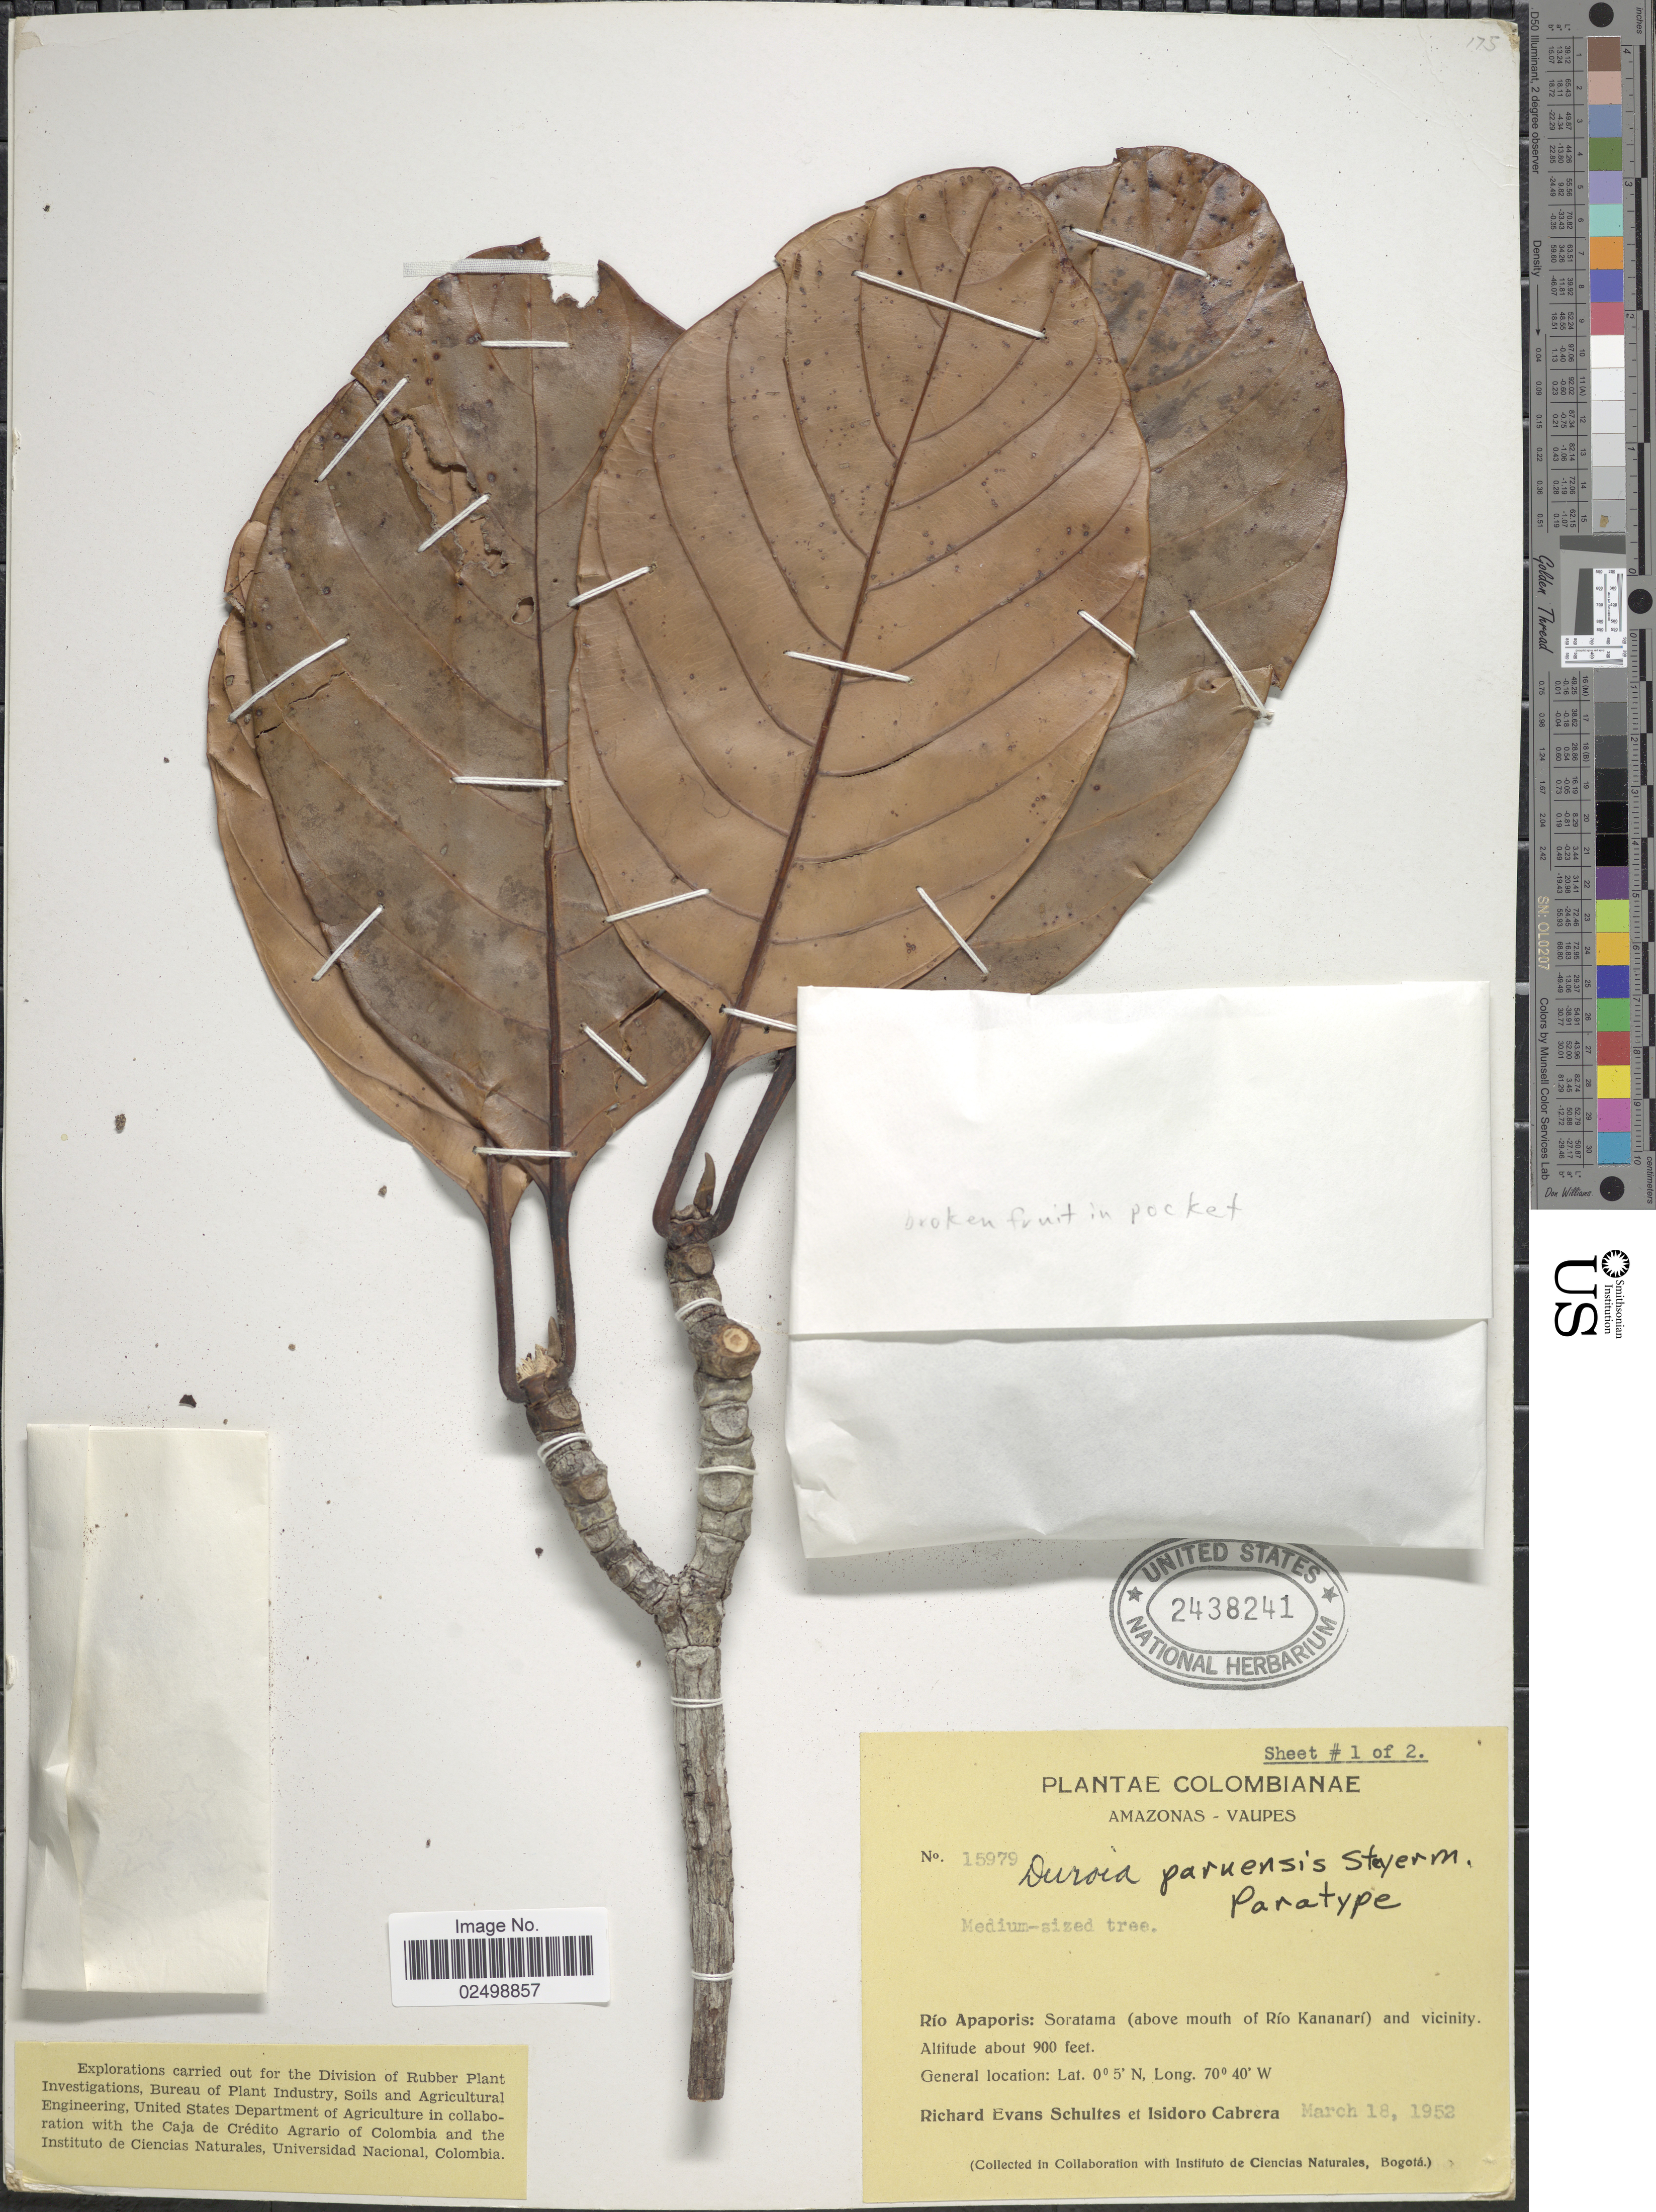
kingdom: Plantae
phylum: Tracheophyta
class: Magnoliopsida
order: Gentianales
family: Rubiaceae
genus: Duroia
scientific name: Duroia paruensis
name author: Steyerm.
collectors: R. E. Schultes & I. Cabrera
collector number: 15979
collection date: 1952-03-18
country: Colombia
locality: Amazonas - Vaupes, Rio Apaporis: Soratama (above mouth of Rio Kananari) and vicinity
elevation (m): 274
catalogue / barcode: US 2438241